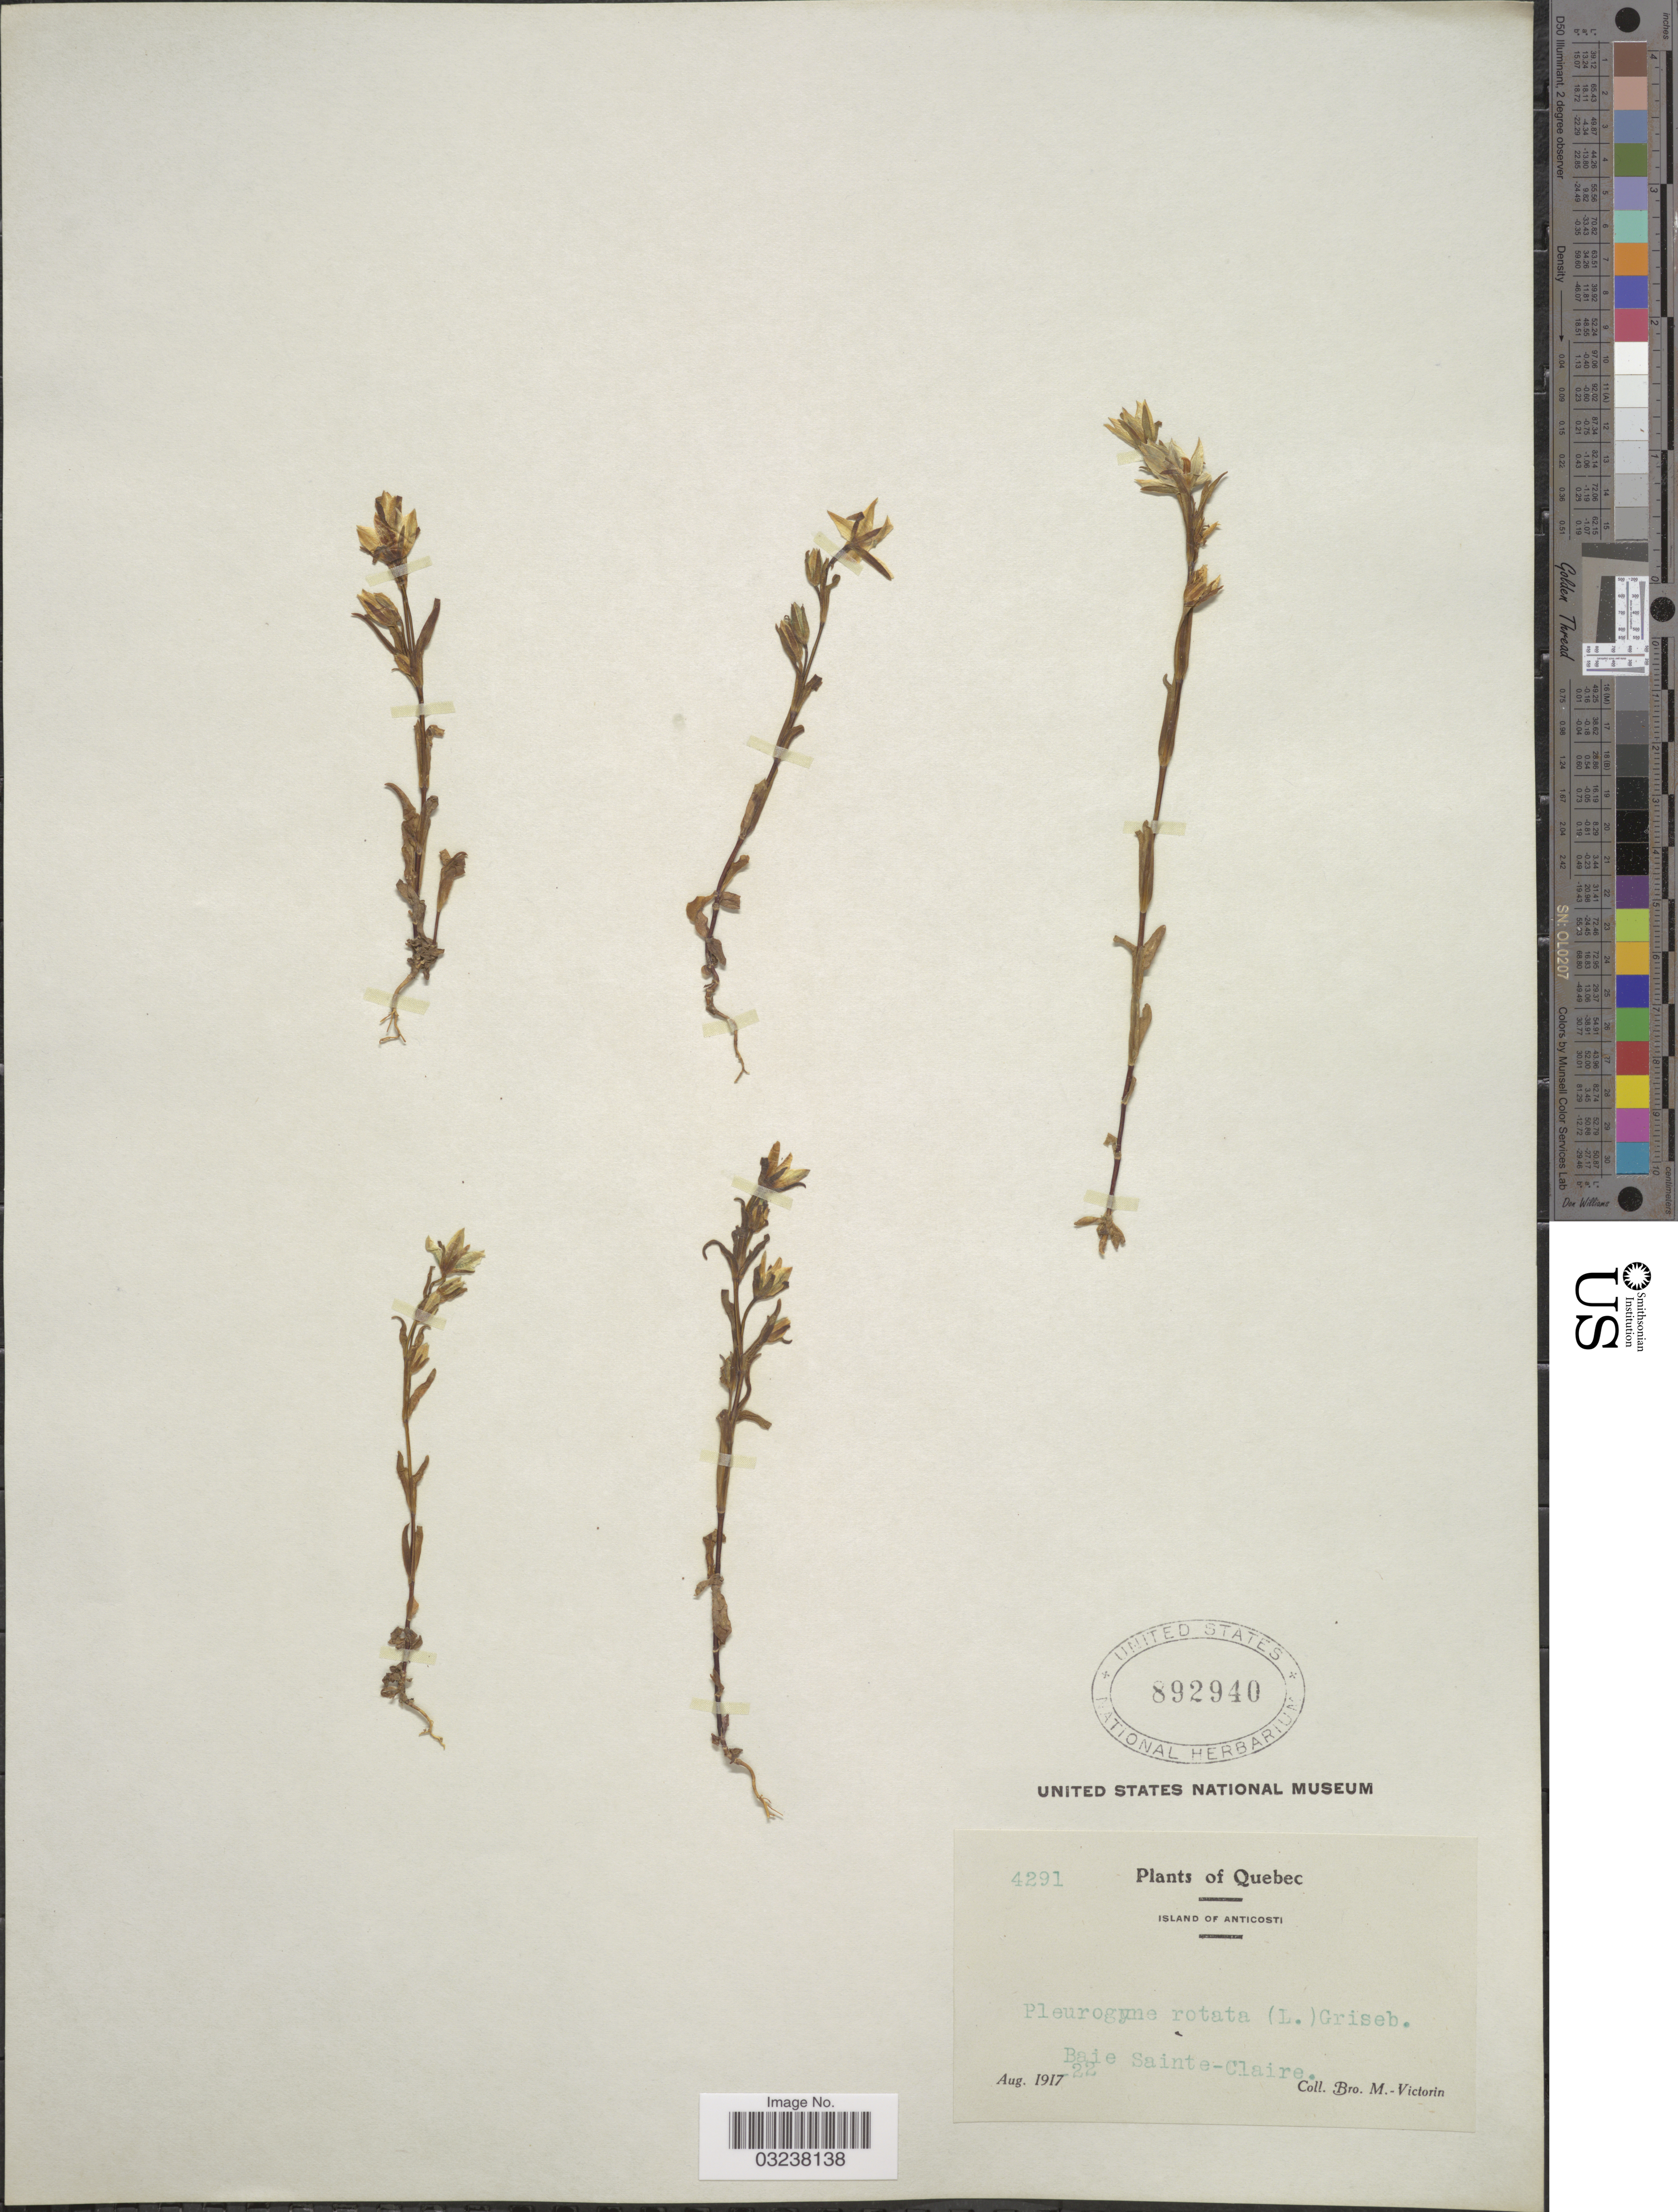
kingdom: Plantae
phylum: Tracheophyta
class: Magnoliopsida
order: Gentianales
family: Gentianaceae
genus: Lomatogonium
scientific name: Lomatogonium rotatum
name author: (L.) Fr.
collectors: Fr. Marie-Victorin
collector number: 4291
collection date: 1917-08-22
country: Canada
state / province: Quebec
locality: Island of Anticosti. Baie Sainte-Claire.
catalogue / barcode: US 892940